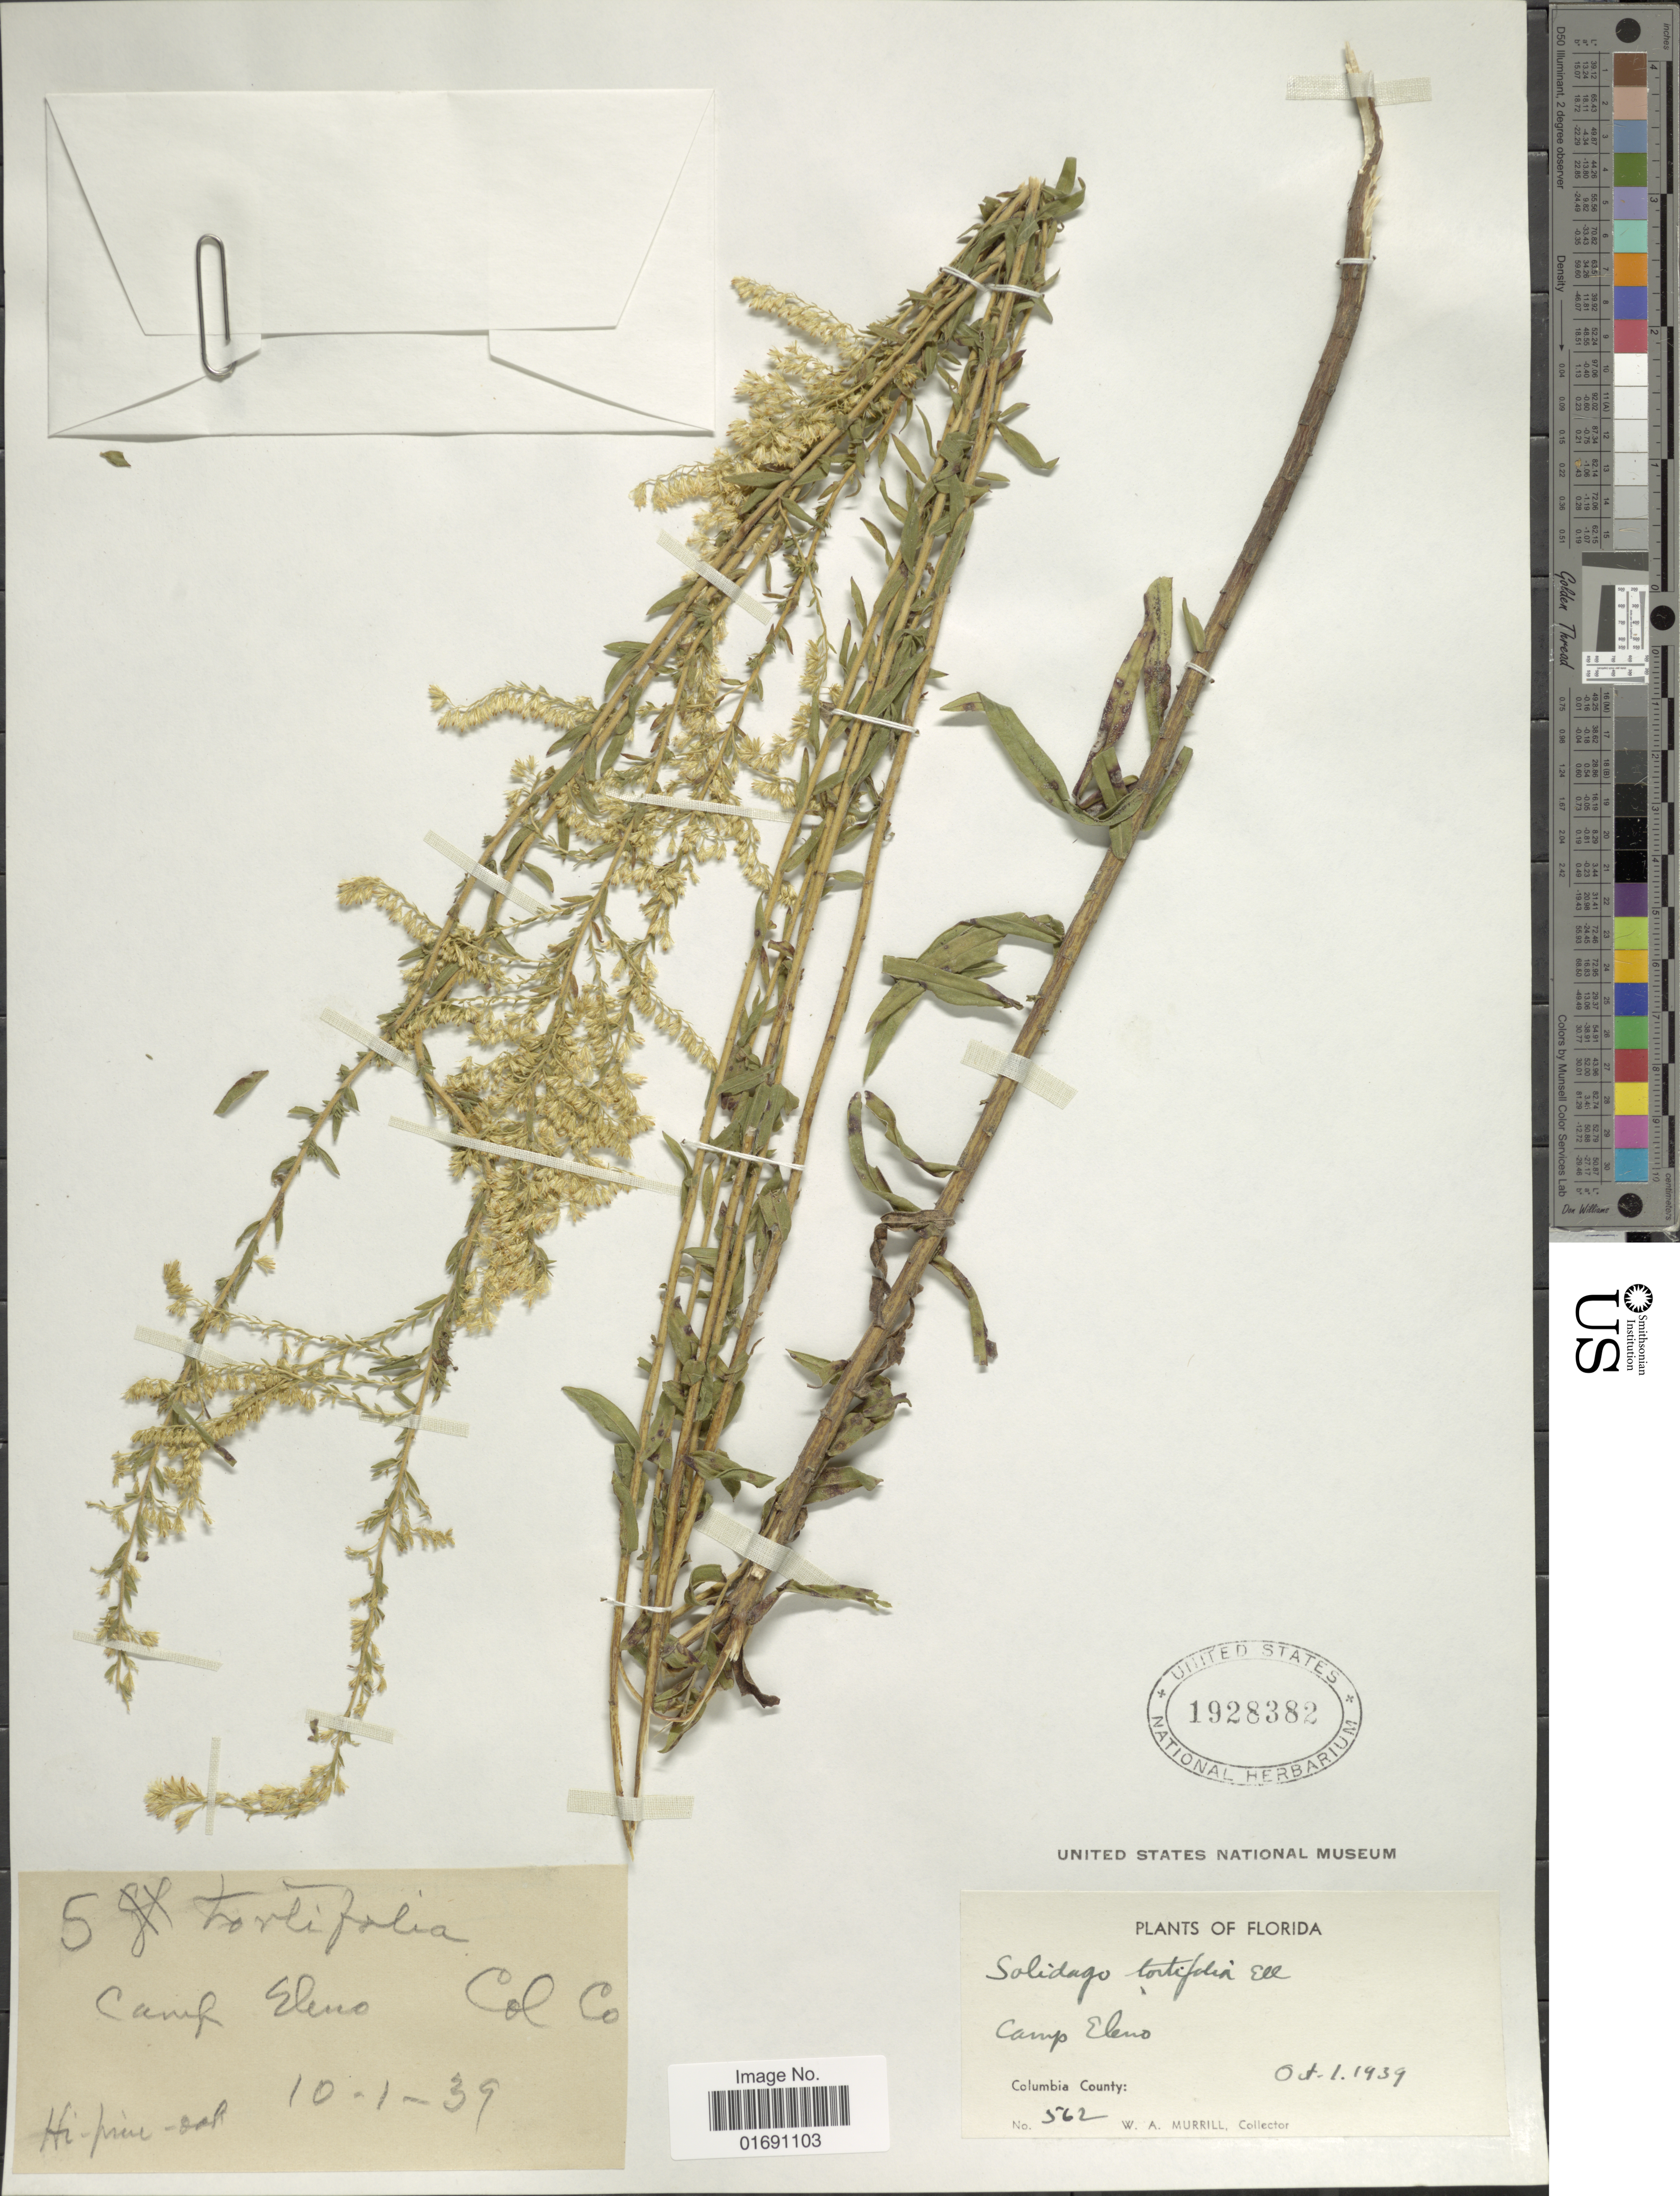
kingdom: Plantae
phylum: Tracheophyta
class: Magnoliopsida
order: Asterales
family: Asteraceae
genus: Solidago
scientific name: Solidago tortifolia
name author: Elliott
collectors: W. A. Murrill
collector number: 562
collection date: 1939-10-01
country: United States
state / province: Florida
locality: Camp Eleno, Colombia County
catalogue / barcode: US 1928382